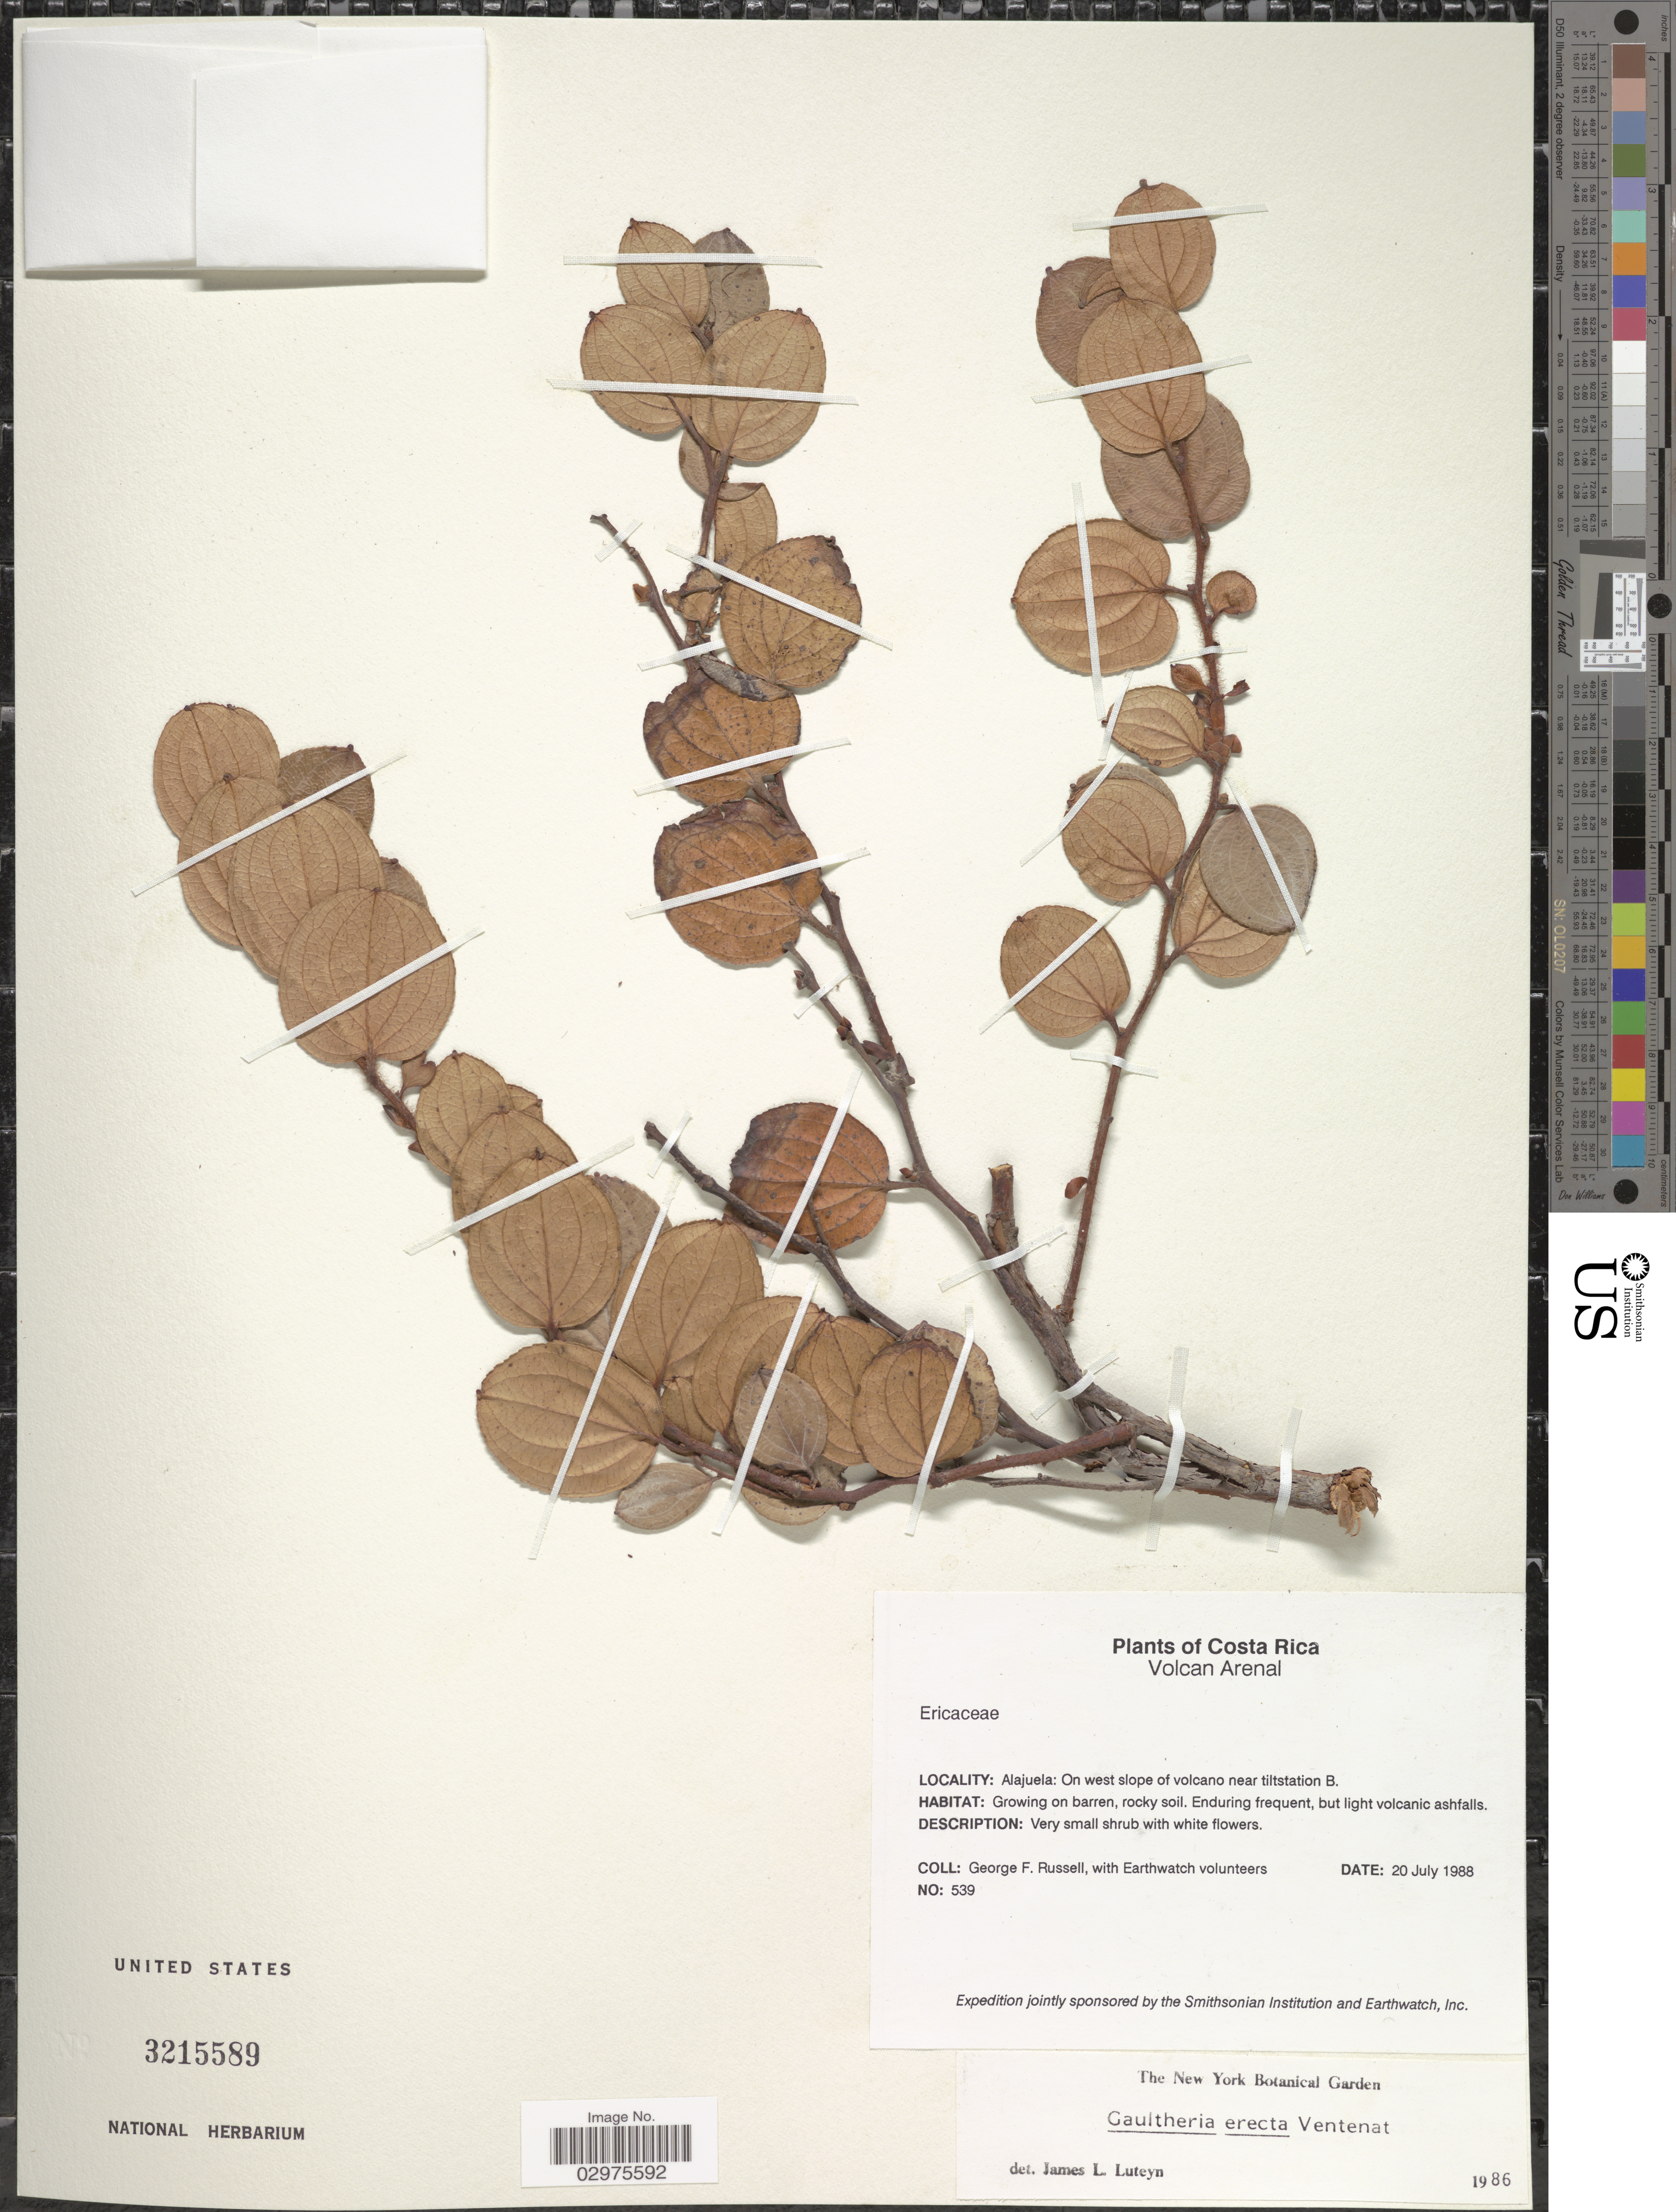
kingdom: Plantae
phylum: Tracheophyta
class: Magnoliopsida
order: Ericales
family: Ericaceae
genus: Gaultheria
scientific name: Gaultheria erecta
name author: Vent.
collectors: G. Russell & Earthwatch Volunteers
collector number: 539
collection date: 1988-07-20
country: Costa Rica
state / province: Alajuela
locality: Volcan Arenal. On west slope of volcano near tiltstation B.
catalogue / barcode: US 3215589